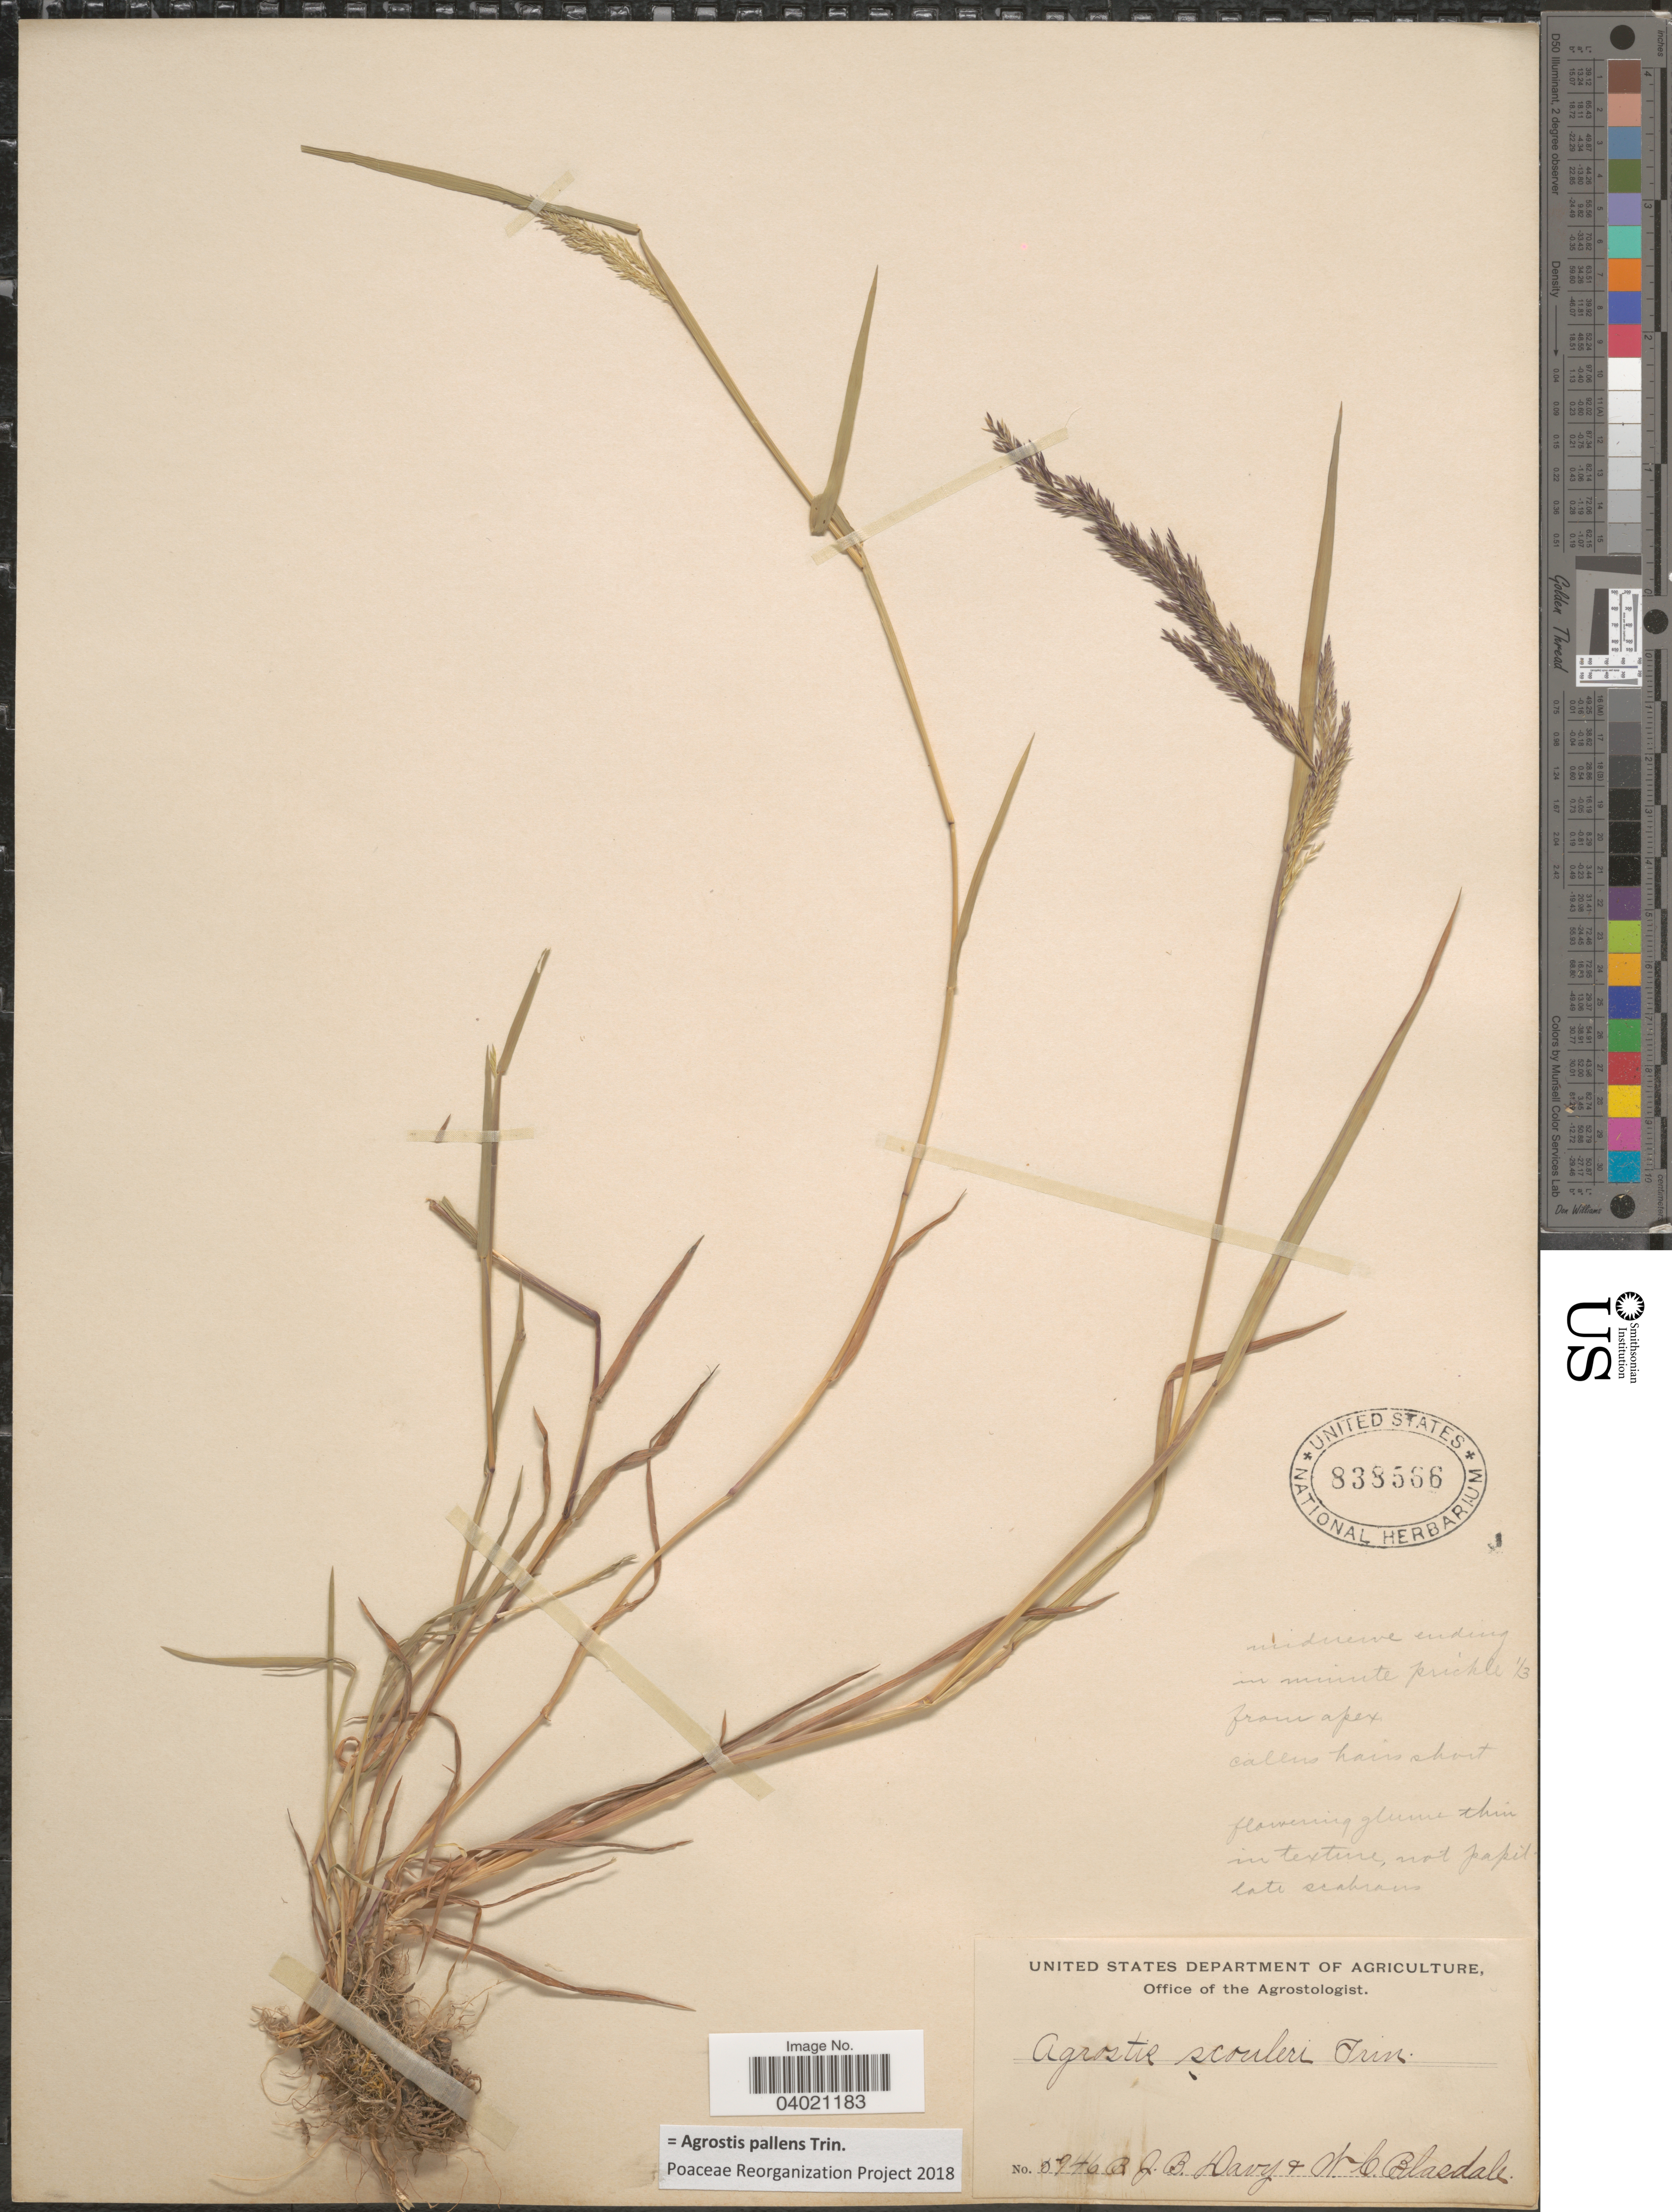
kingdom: Plantae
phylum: Tracheophyta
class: Liliopsida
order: Poales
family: Poaceae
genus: Agrostis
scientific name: Agrostis pallens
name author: Trin.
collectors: J. Burtt Davy & W. Blasdale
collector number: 5946 R*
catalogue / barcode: US 838566